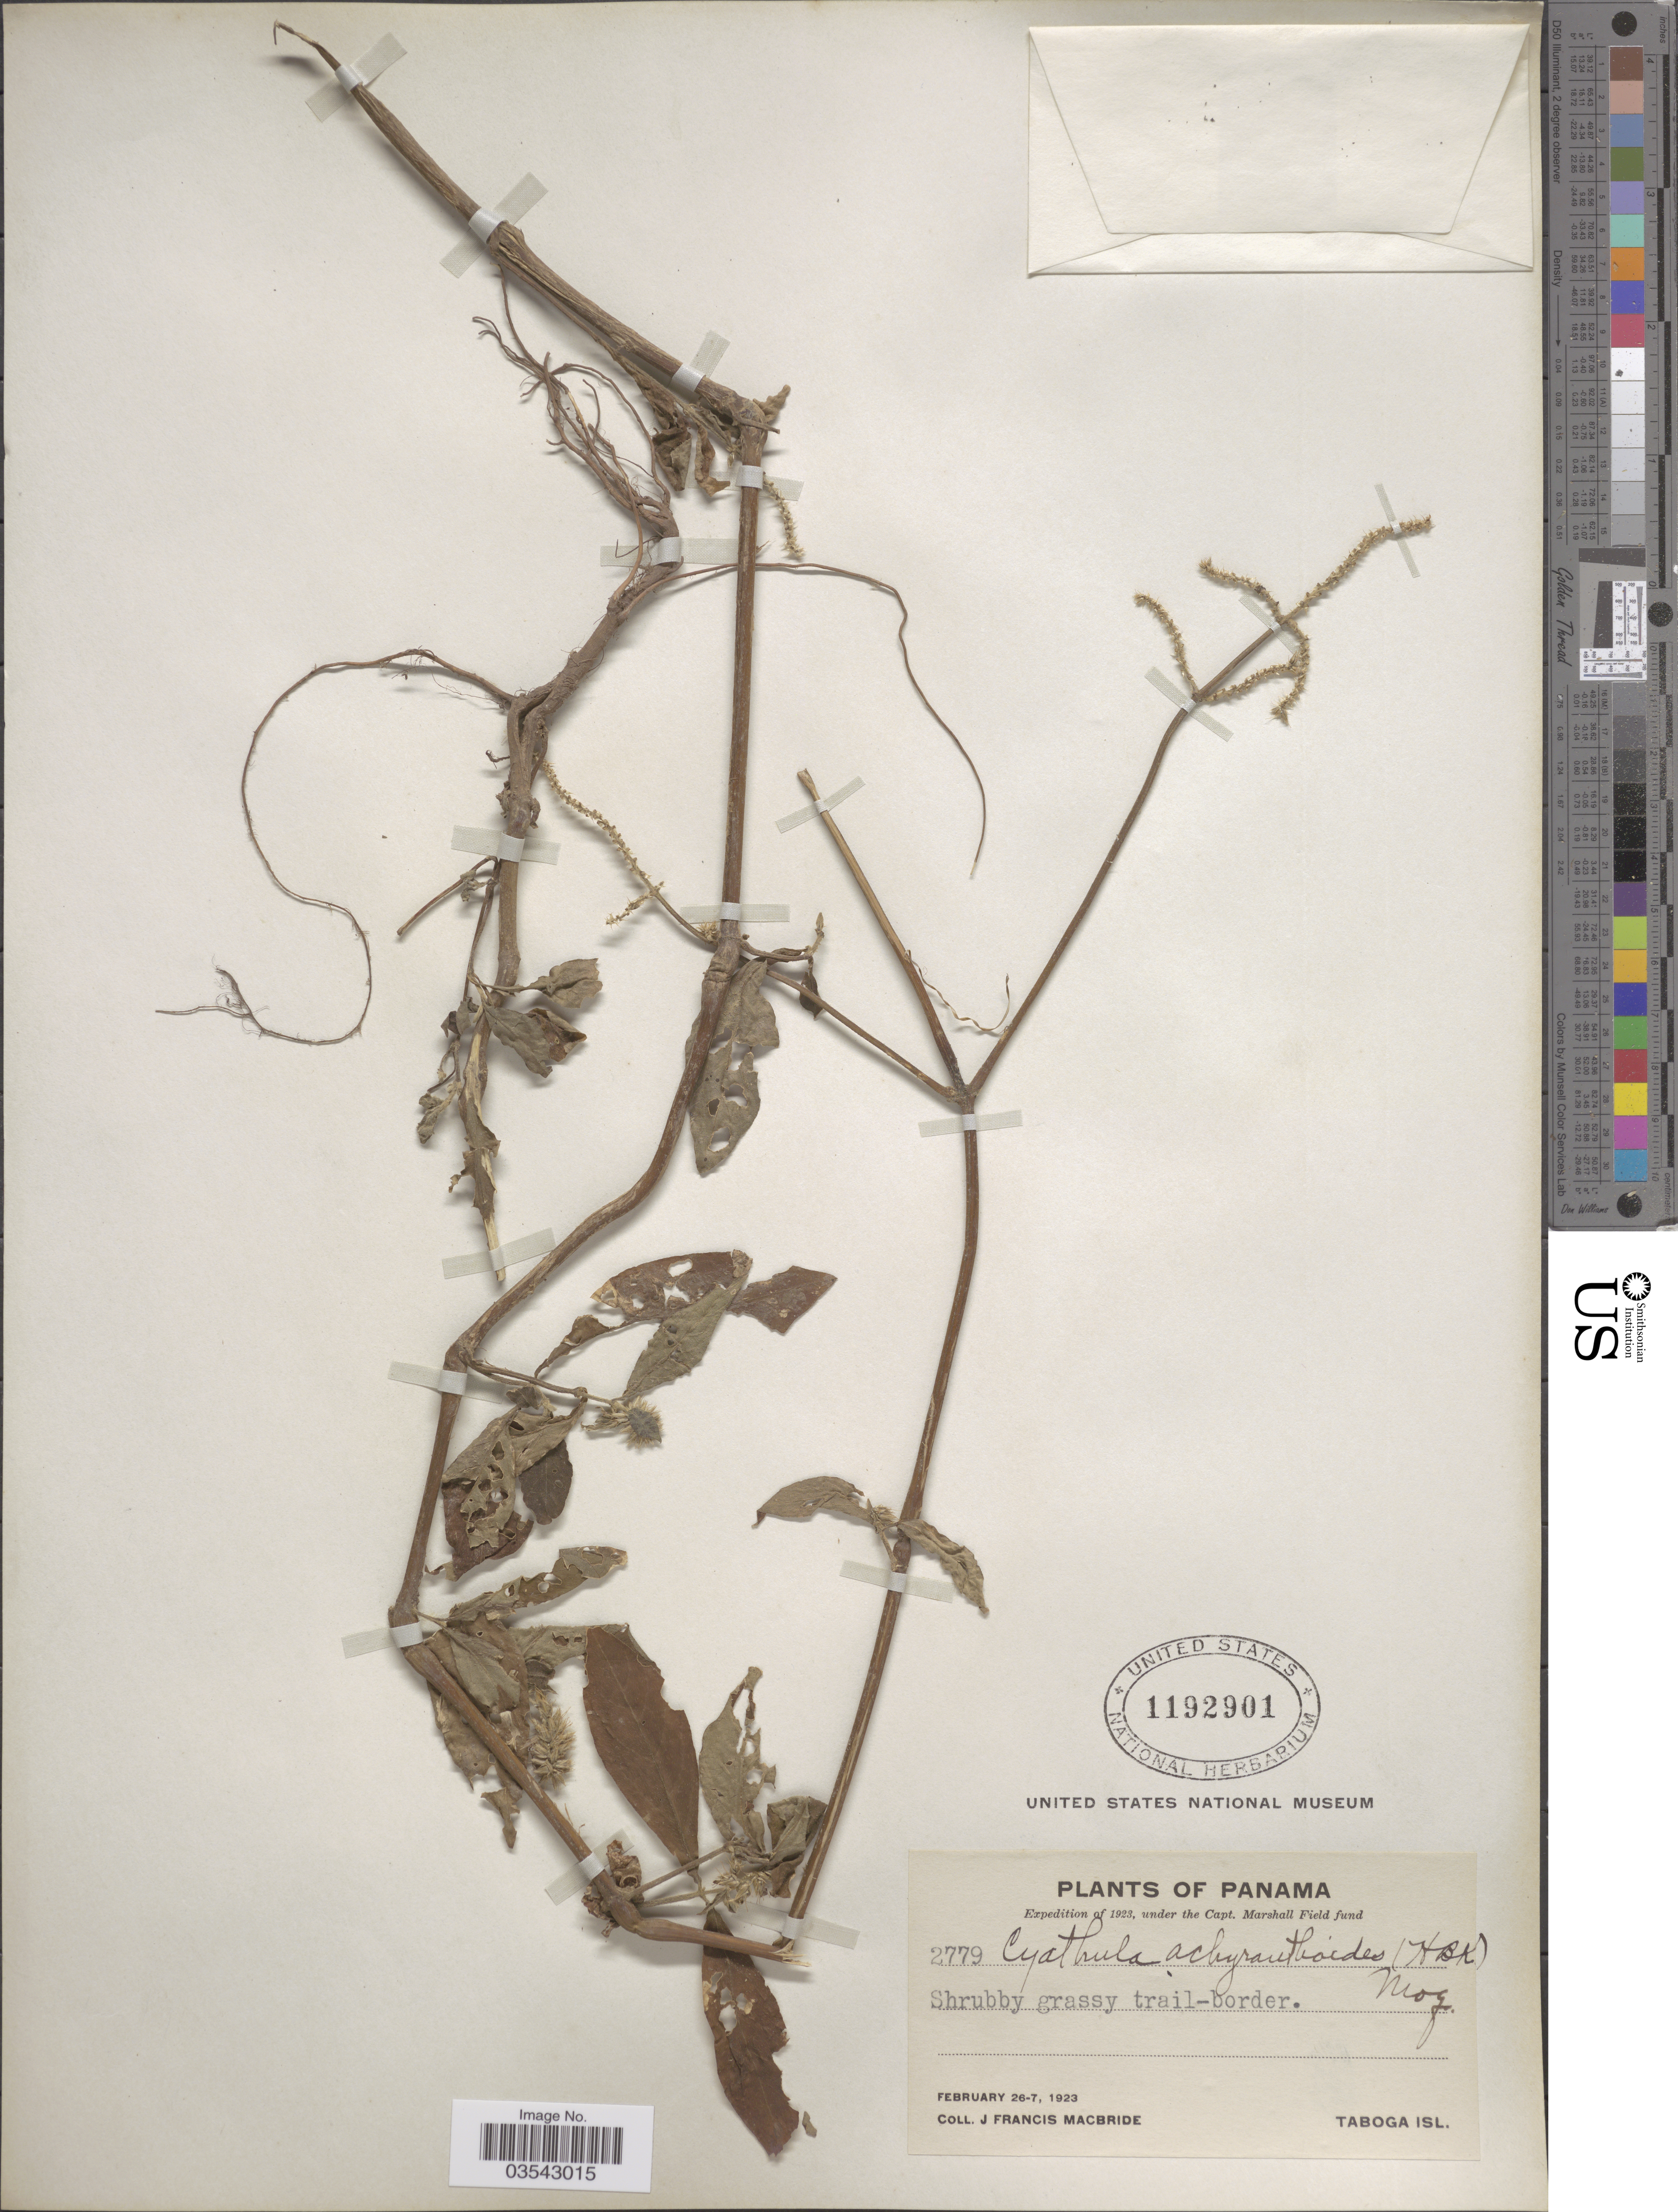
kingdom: Plantae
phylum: Tracheophyta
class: Magnoliopsida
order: Caryophyllales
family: Amaranthaceae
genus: Cyathula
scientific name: Cyathula achyranthoides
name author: (Kunth) Moq.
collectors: J. F. Macbride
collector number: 2779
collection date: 1923-02-07/1923-02-26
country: Panama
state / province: Panamá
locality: Taboga Isl.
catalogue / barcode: US 1192901